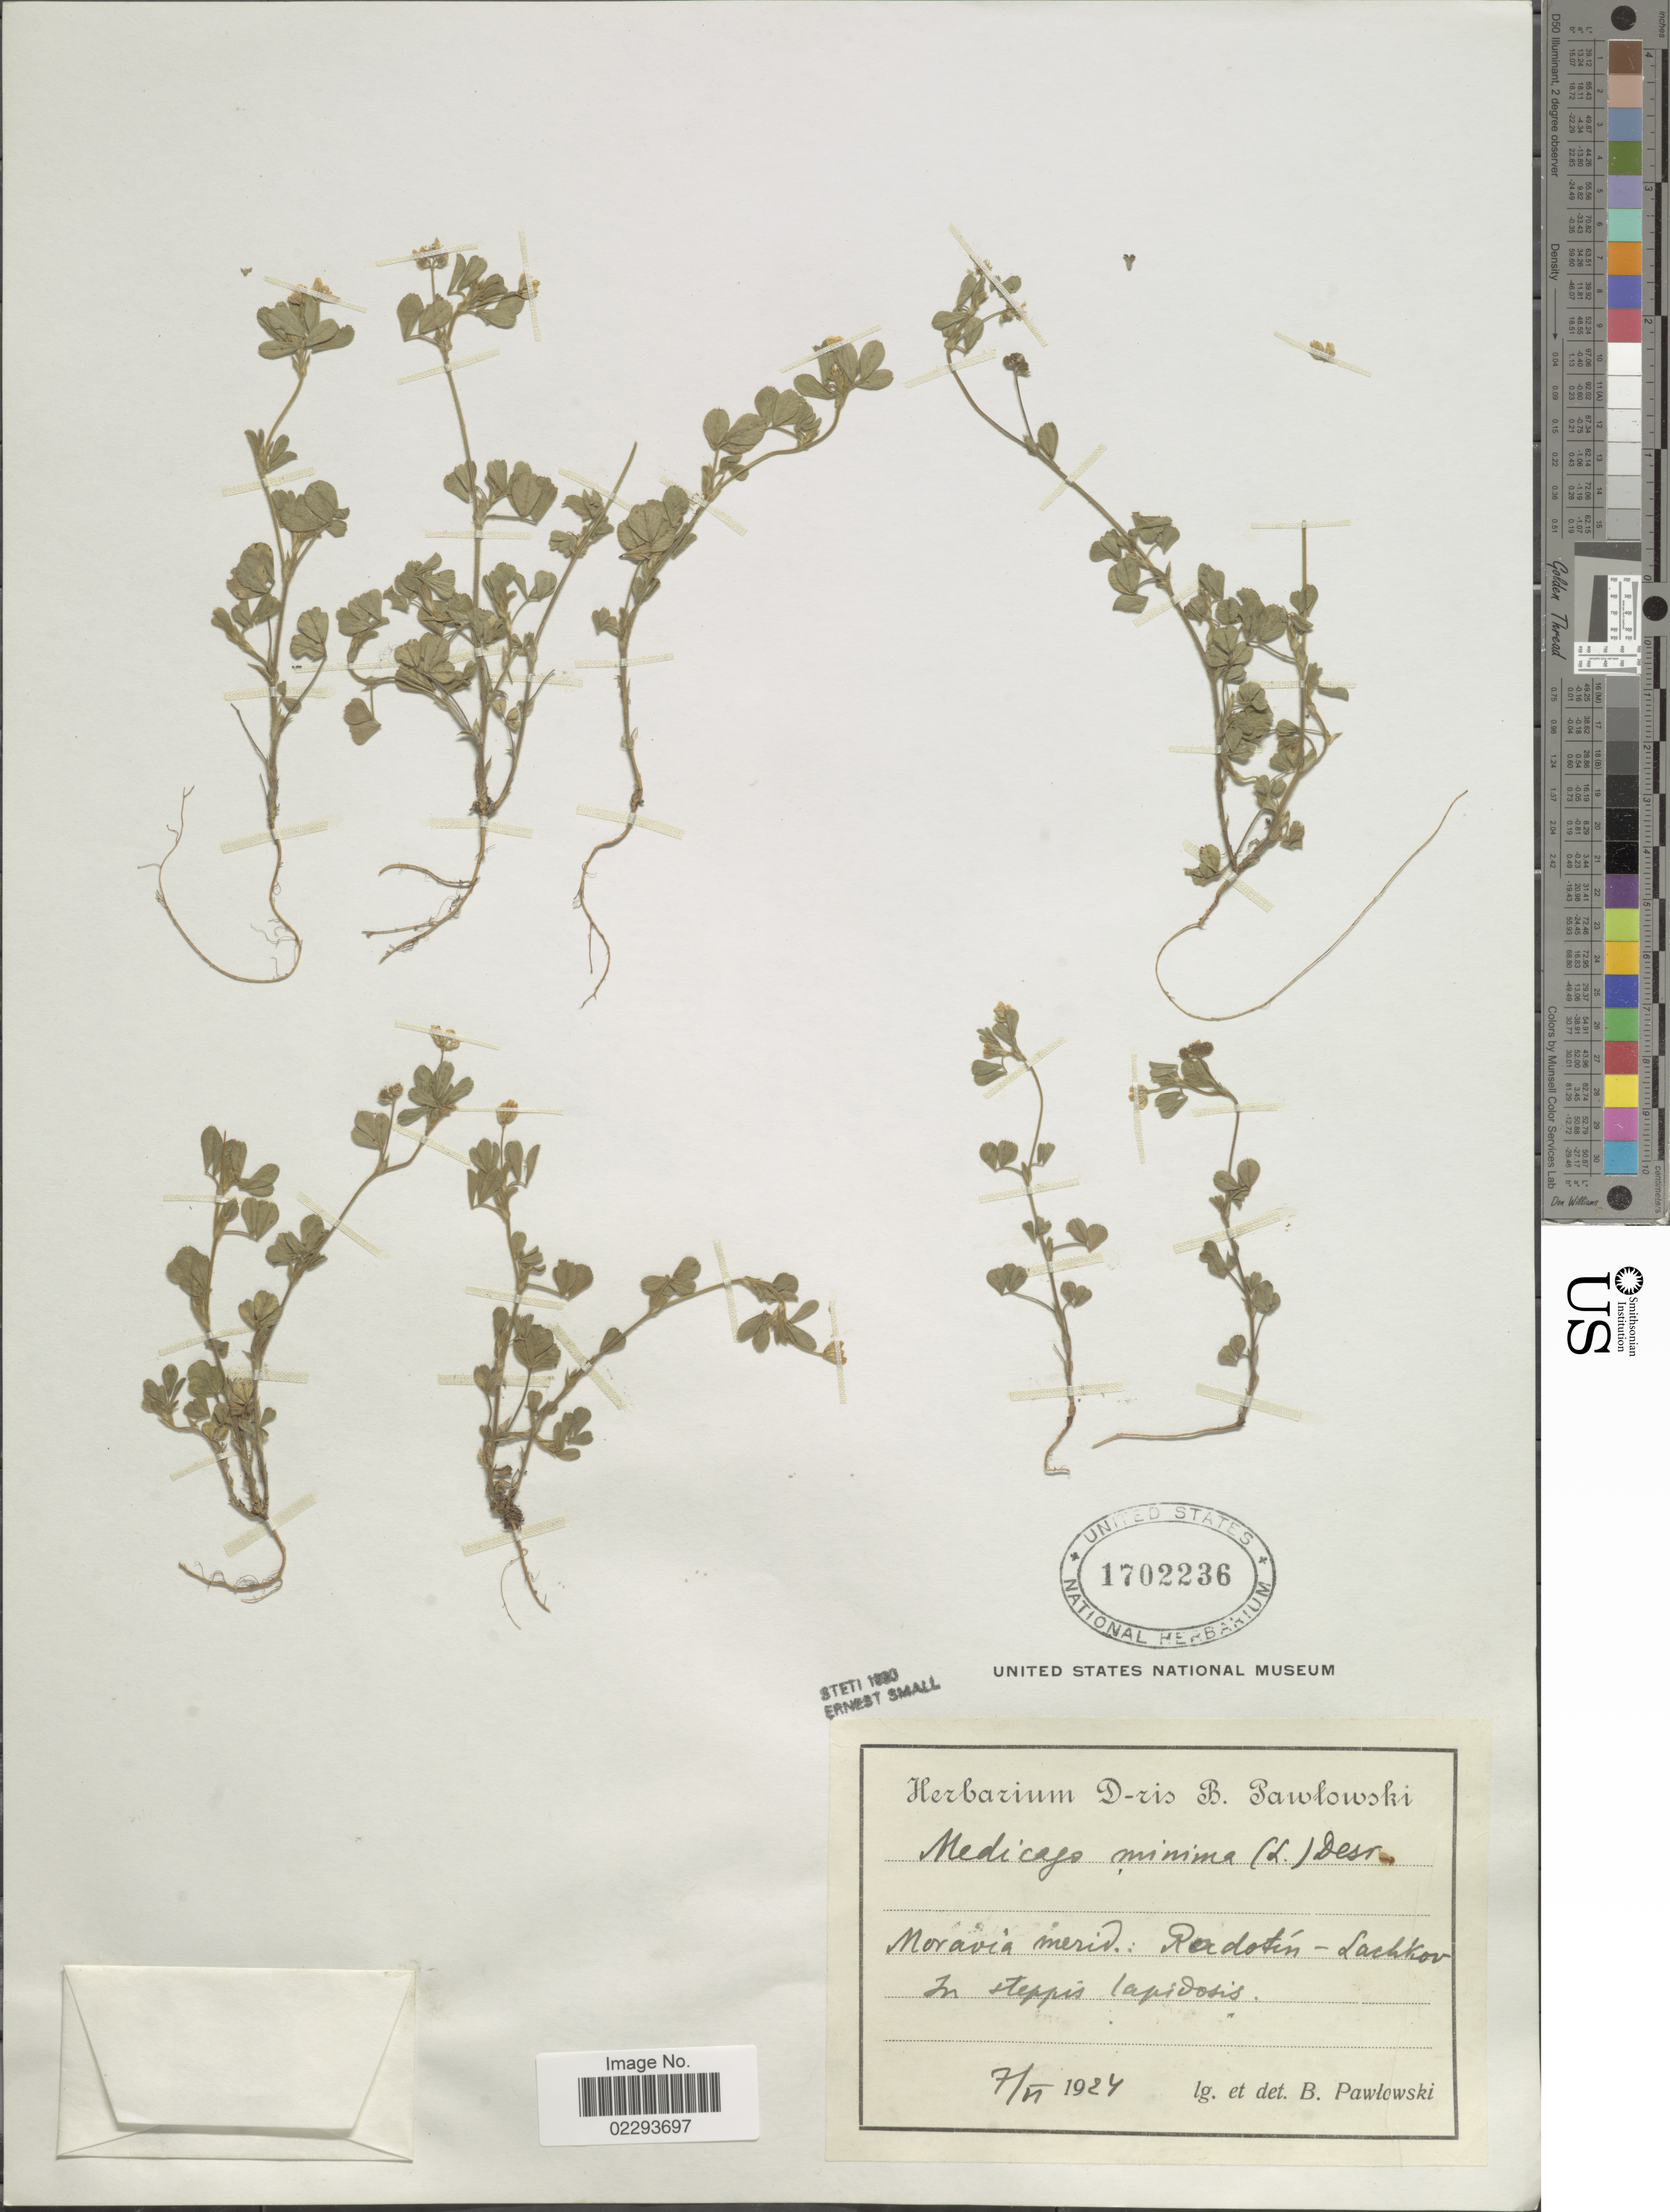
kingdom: Plantae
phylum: Tracheophyta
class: Magnoliopsida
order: Fabales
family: Fabaceae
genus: Medicago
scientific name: Medicago minima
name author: Lam.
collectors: B. Pawlowski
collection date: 1924-06-07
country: Czechia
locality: Moravia merid: r [illegible text]dotin - Lachkov In steppis lapidosis.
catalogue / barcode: US 1702236